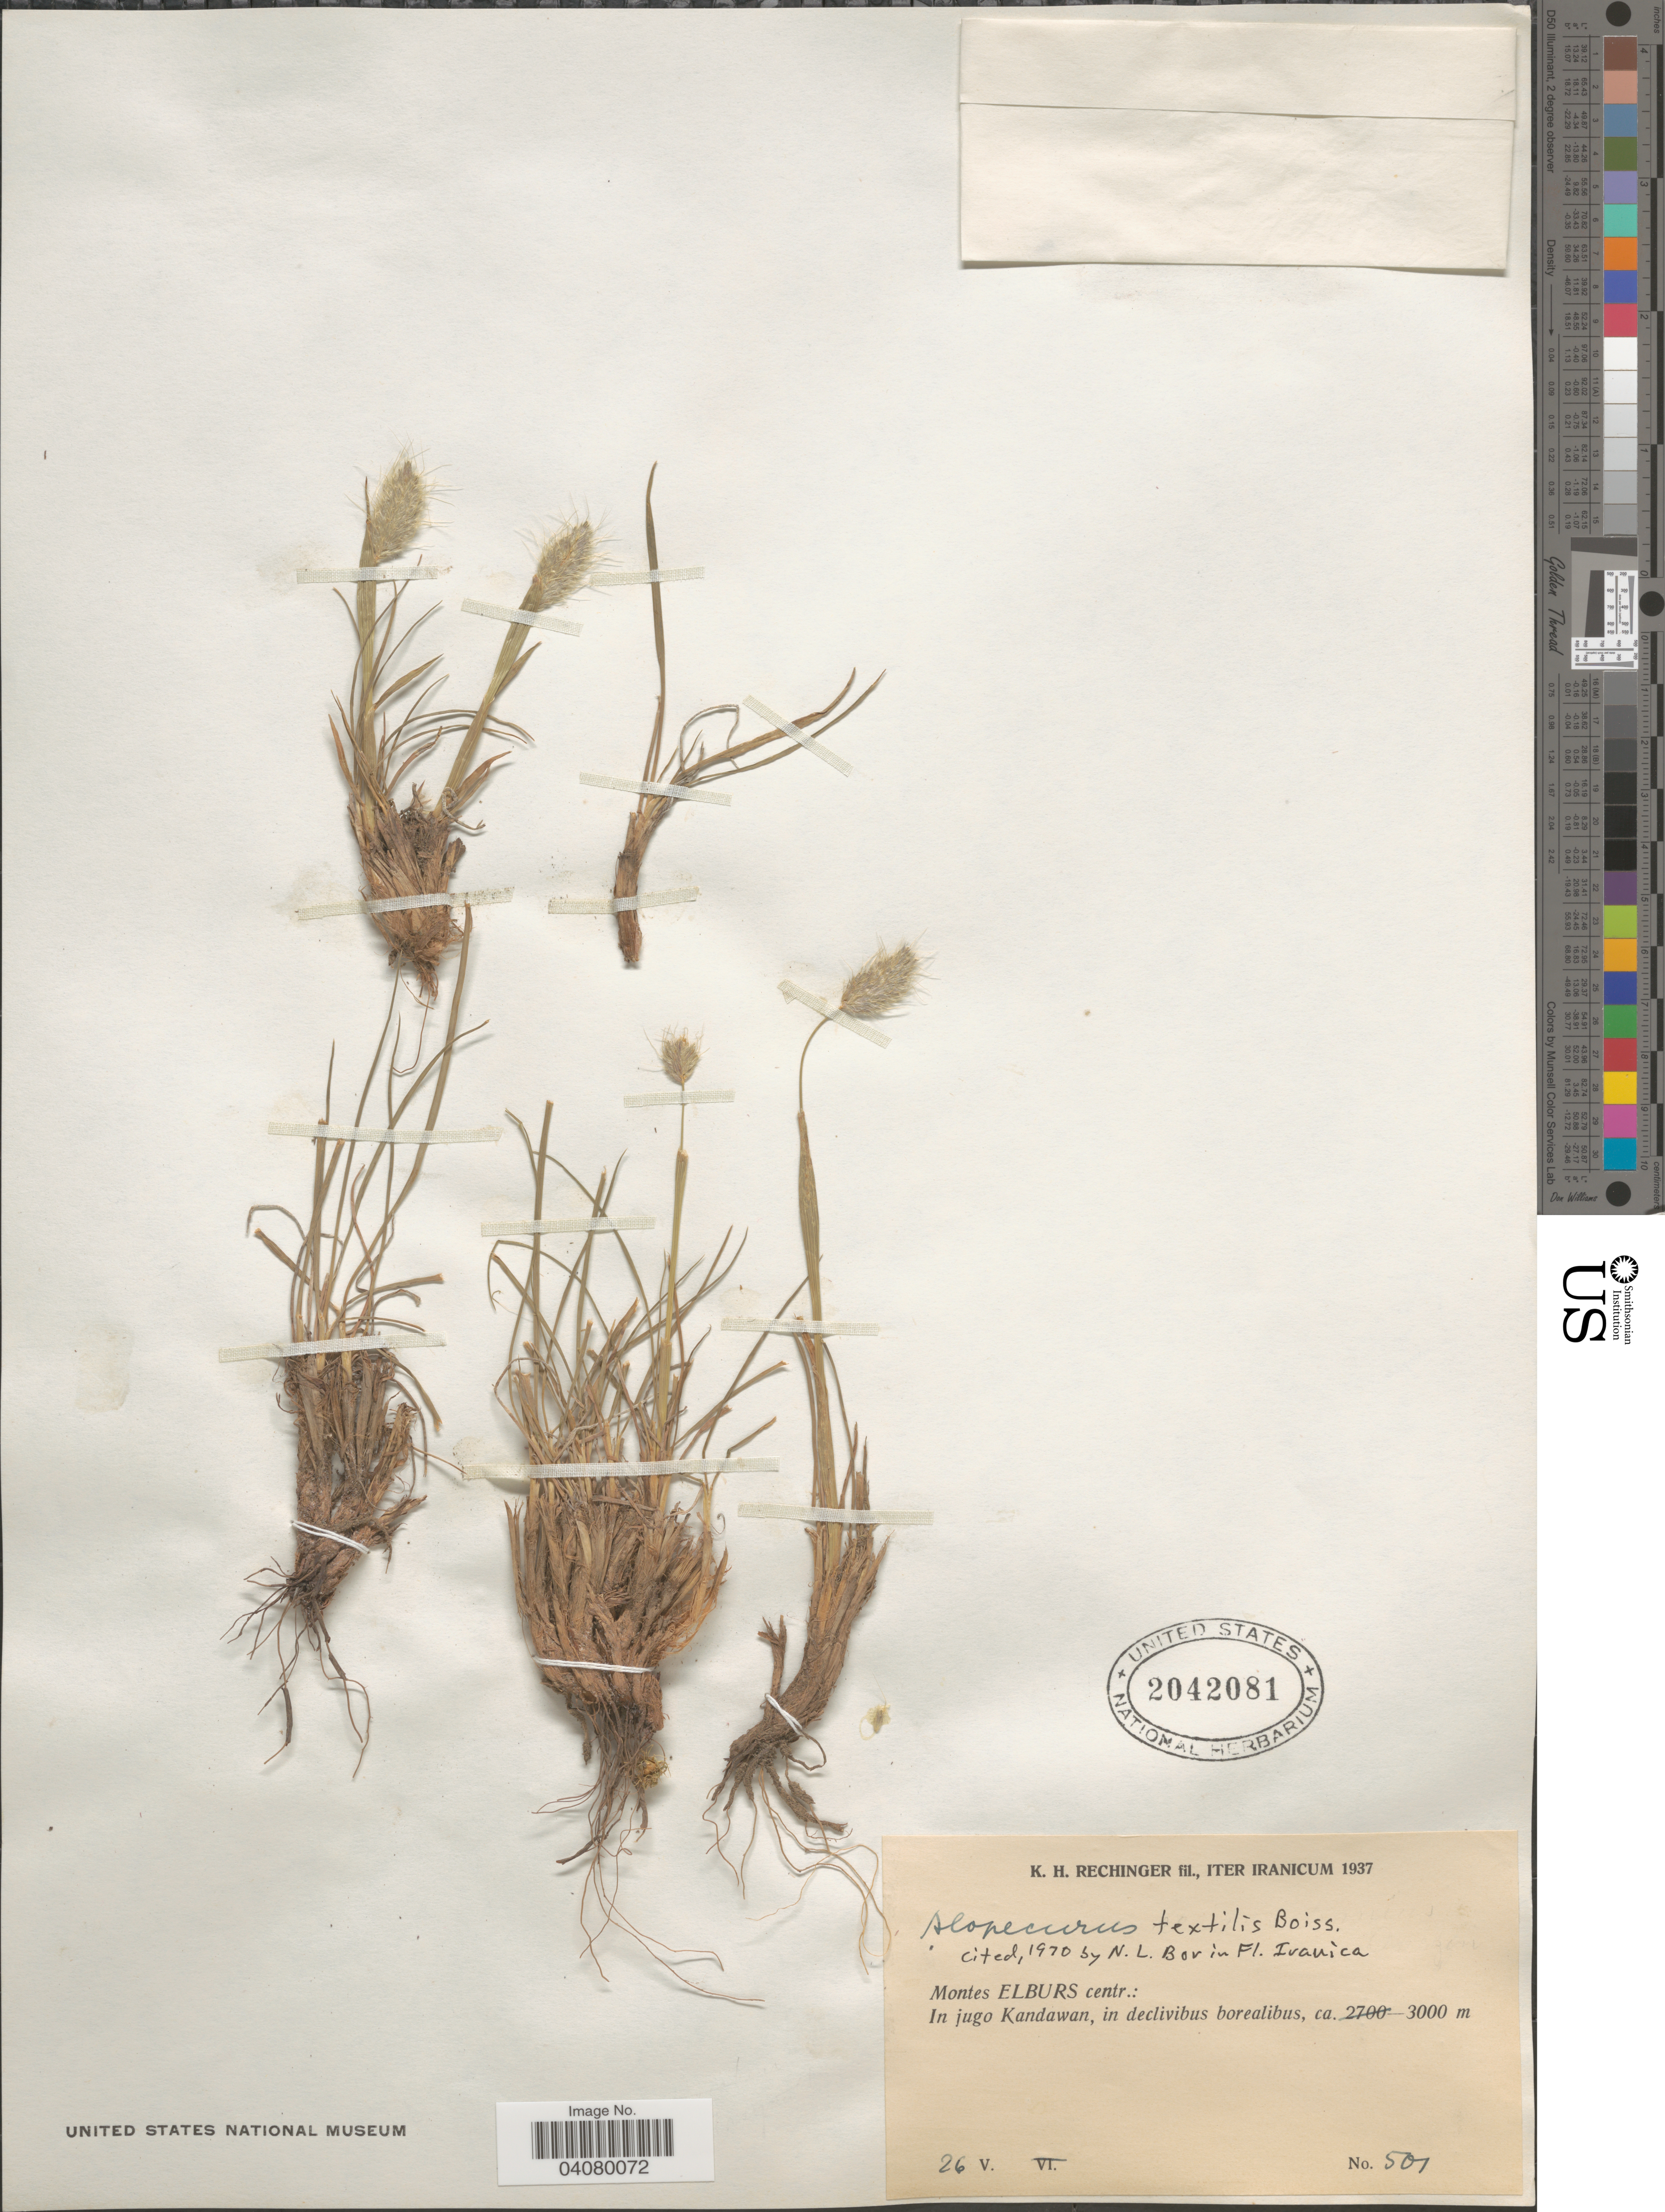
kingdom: Plantae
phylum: Tracheophyta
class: Liliopsida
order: Poales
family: Poaceae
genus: Alopecurus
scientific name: Alopecurus textilis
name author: Boiss.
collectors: K. H. Rechinger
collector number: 501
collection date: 1937-05-26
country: Iran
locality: Iter Iranicum. Montes Elburs centr.: In jugo Kandawan, in declivibus borealibus.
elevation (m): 3000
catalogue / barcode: US 2042081